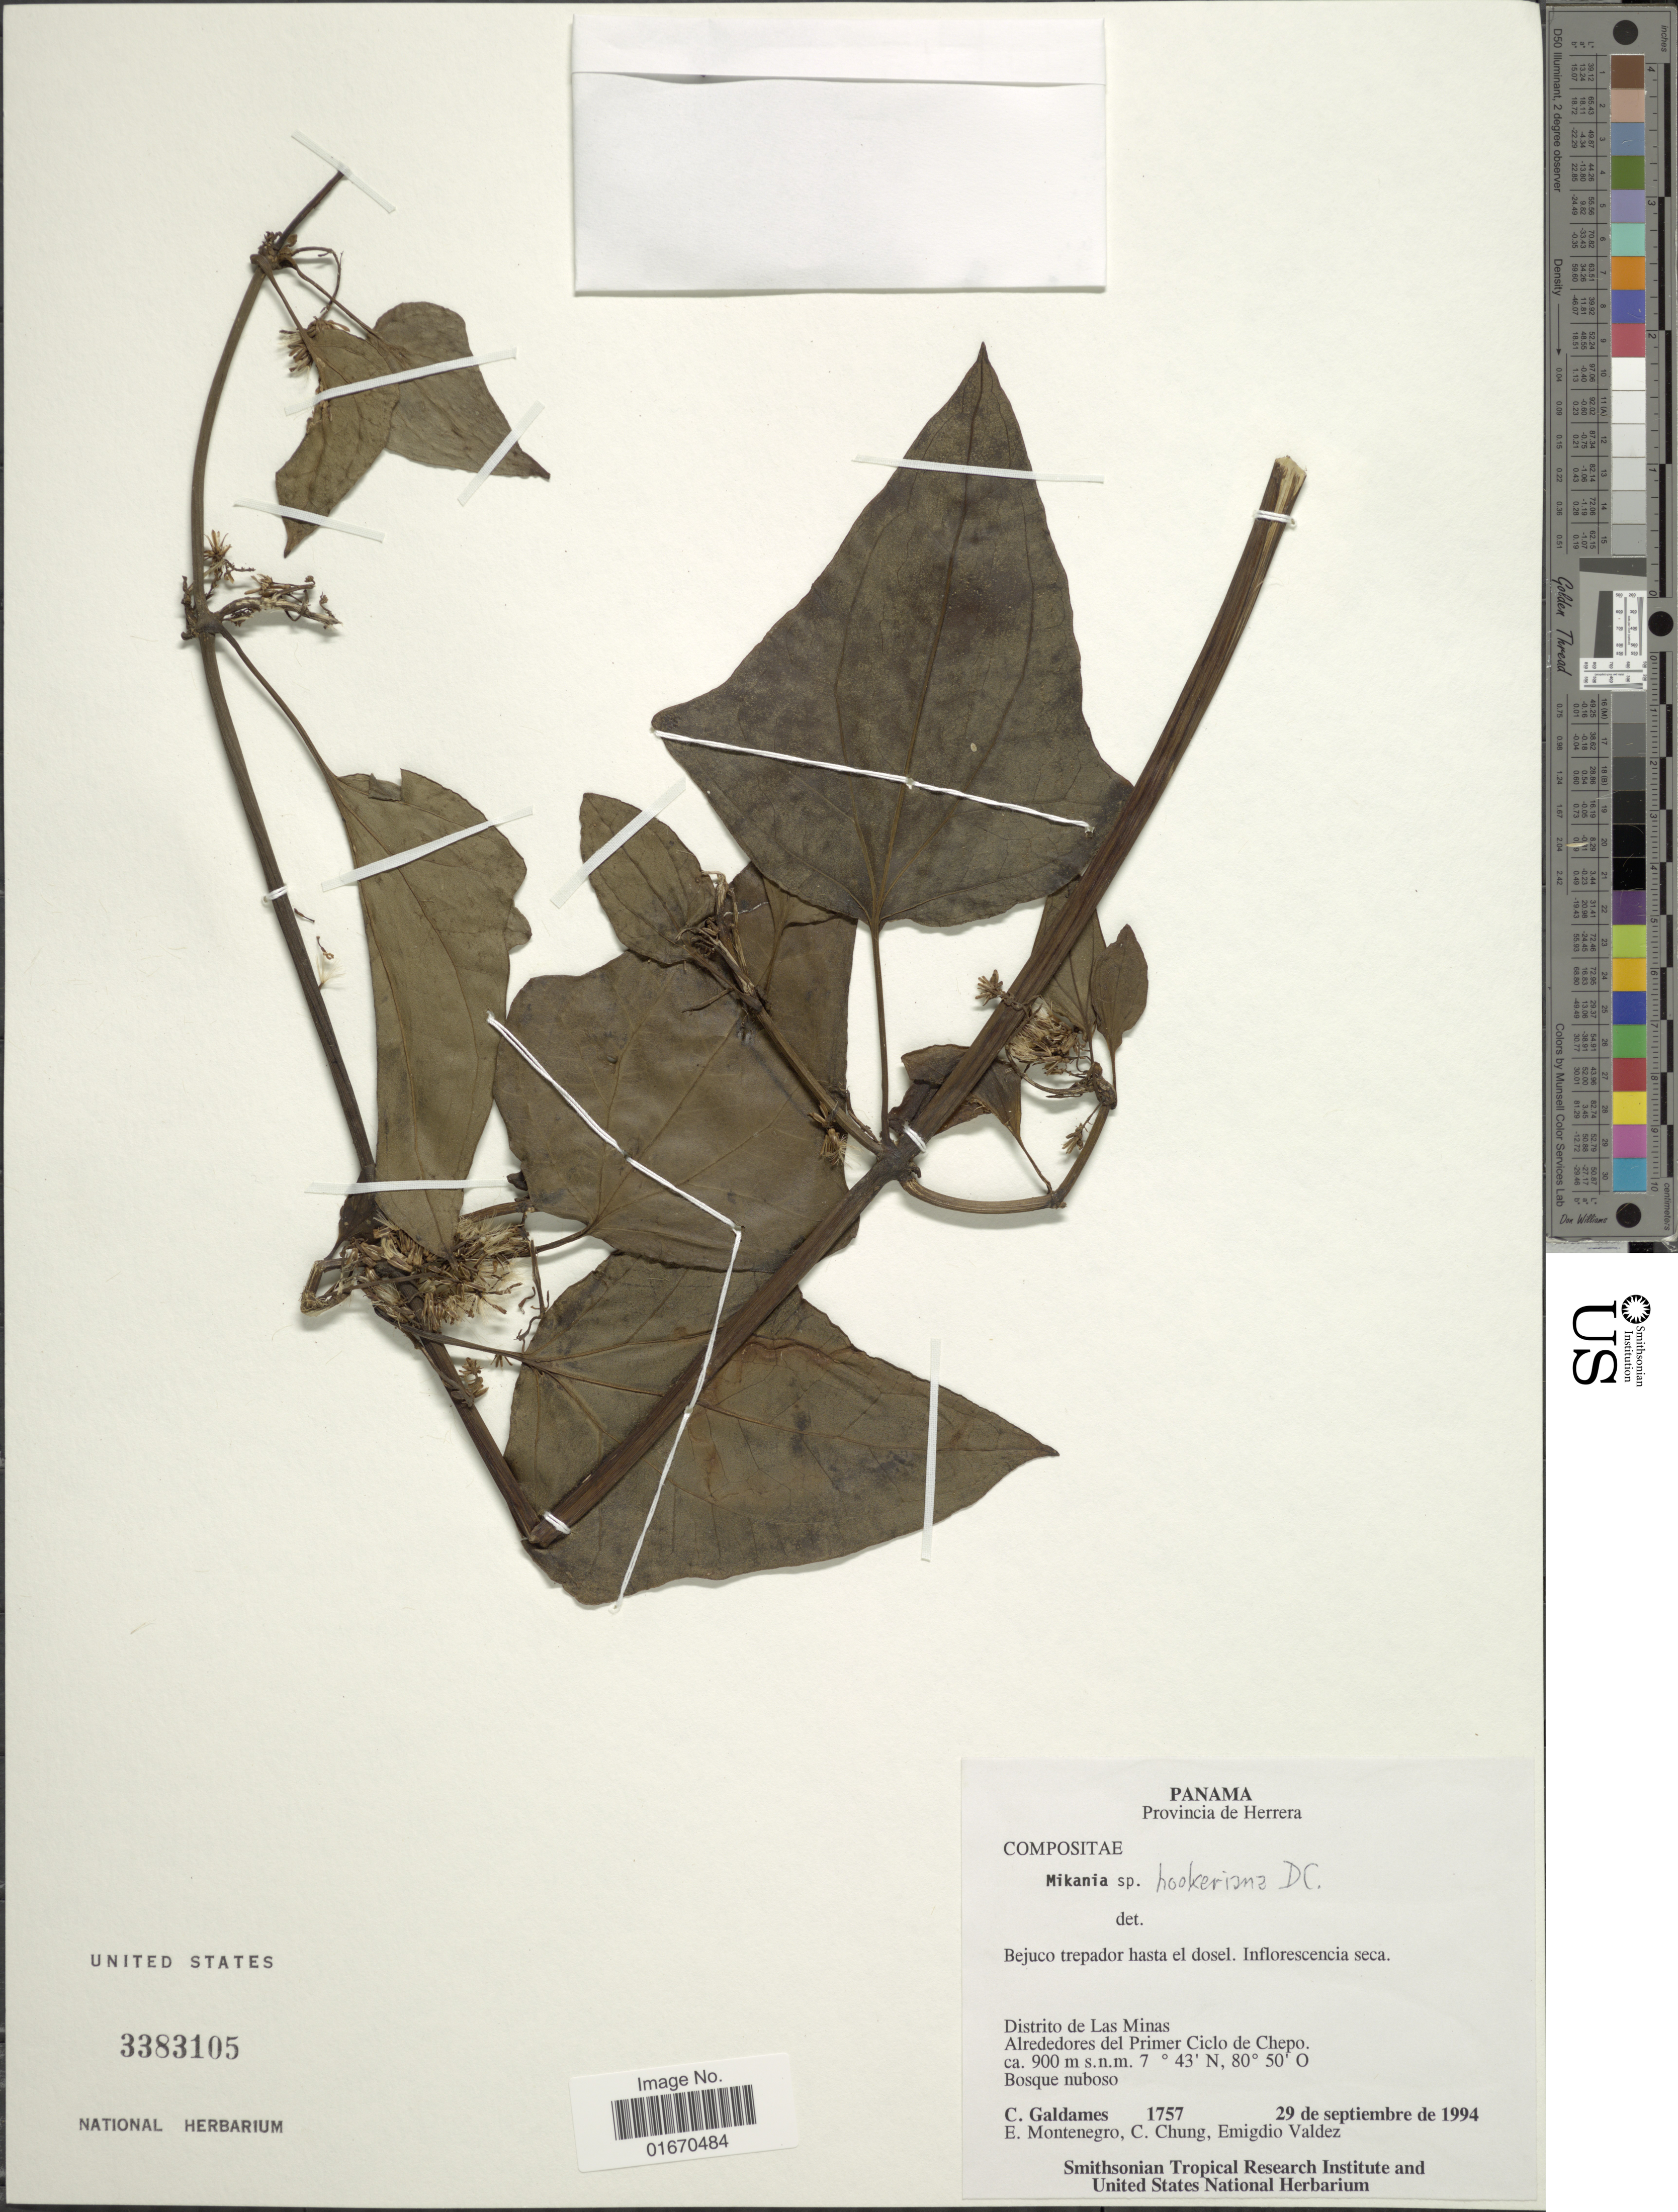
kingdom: Plantae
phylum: Tracheophyta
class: Magnoliopsida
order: Asterales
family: Asteraceae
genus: Mikania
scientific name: Mikania hookeriana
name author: DC.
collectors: C. Galdames, E. Montenegro, C. Chung & E. Valdez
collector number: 1757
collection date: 1994-09-29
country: Panama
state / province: Herrera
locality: Distrito de Las Minas, Alrededores del Primer Ciclo de Chepo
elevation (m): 900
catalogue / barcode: US 3383105